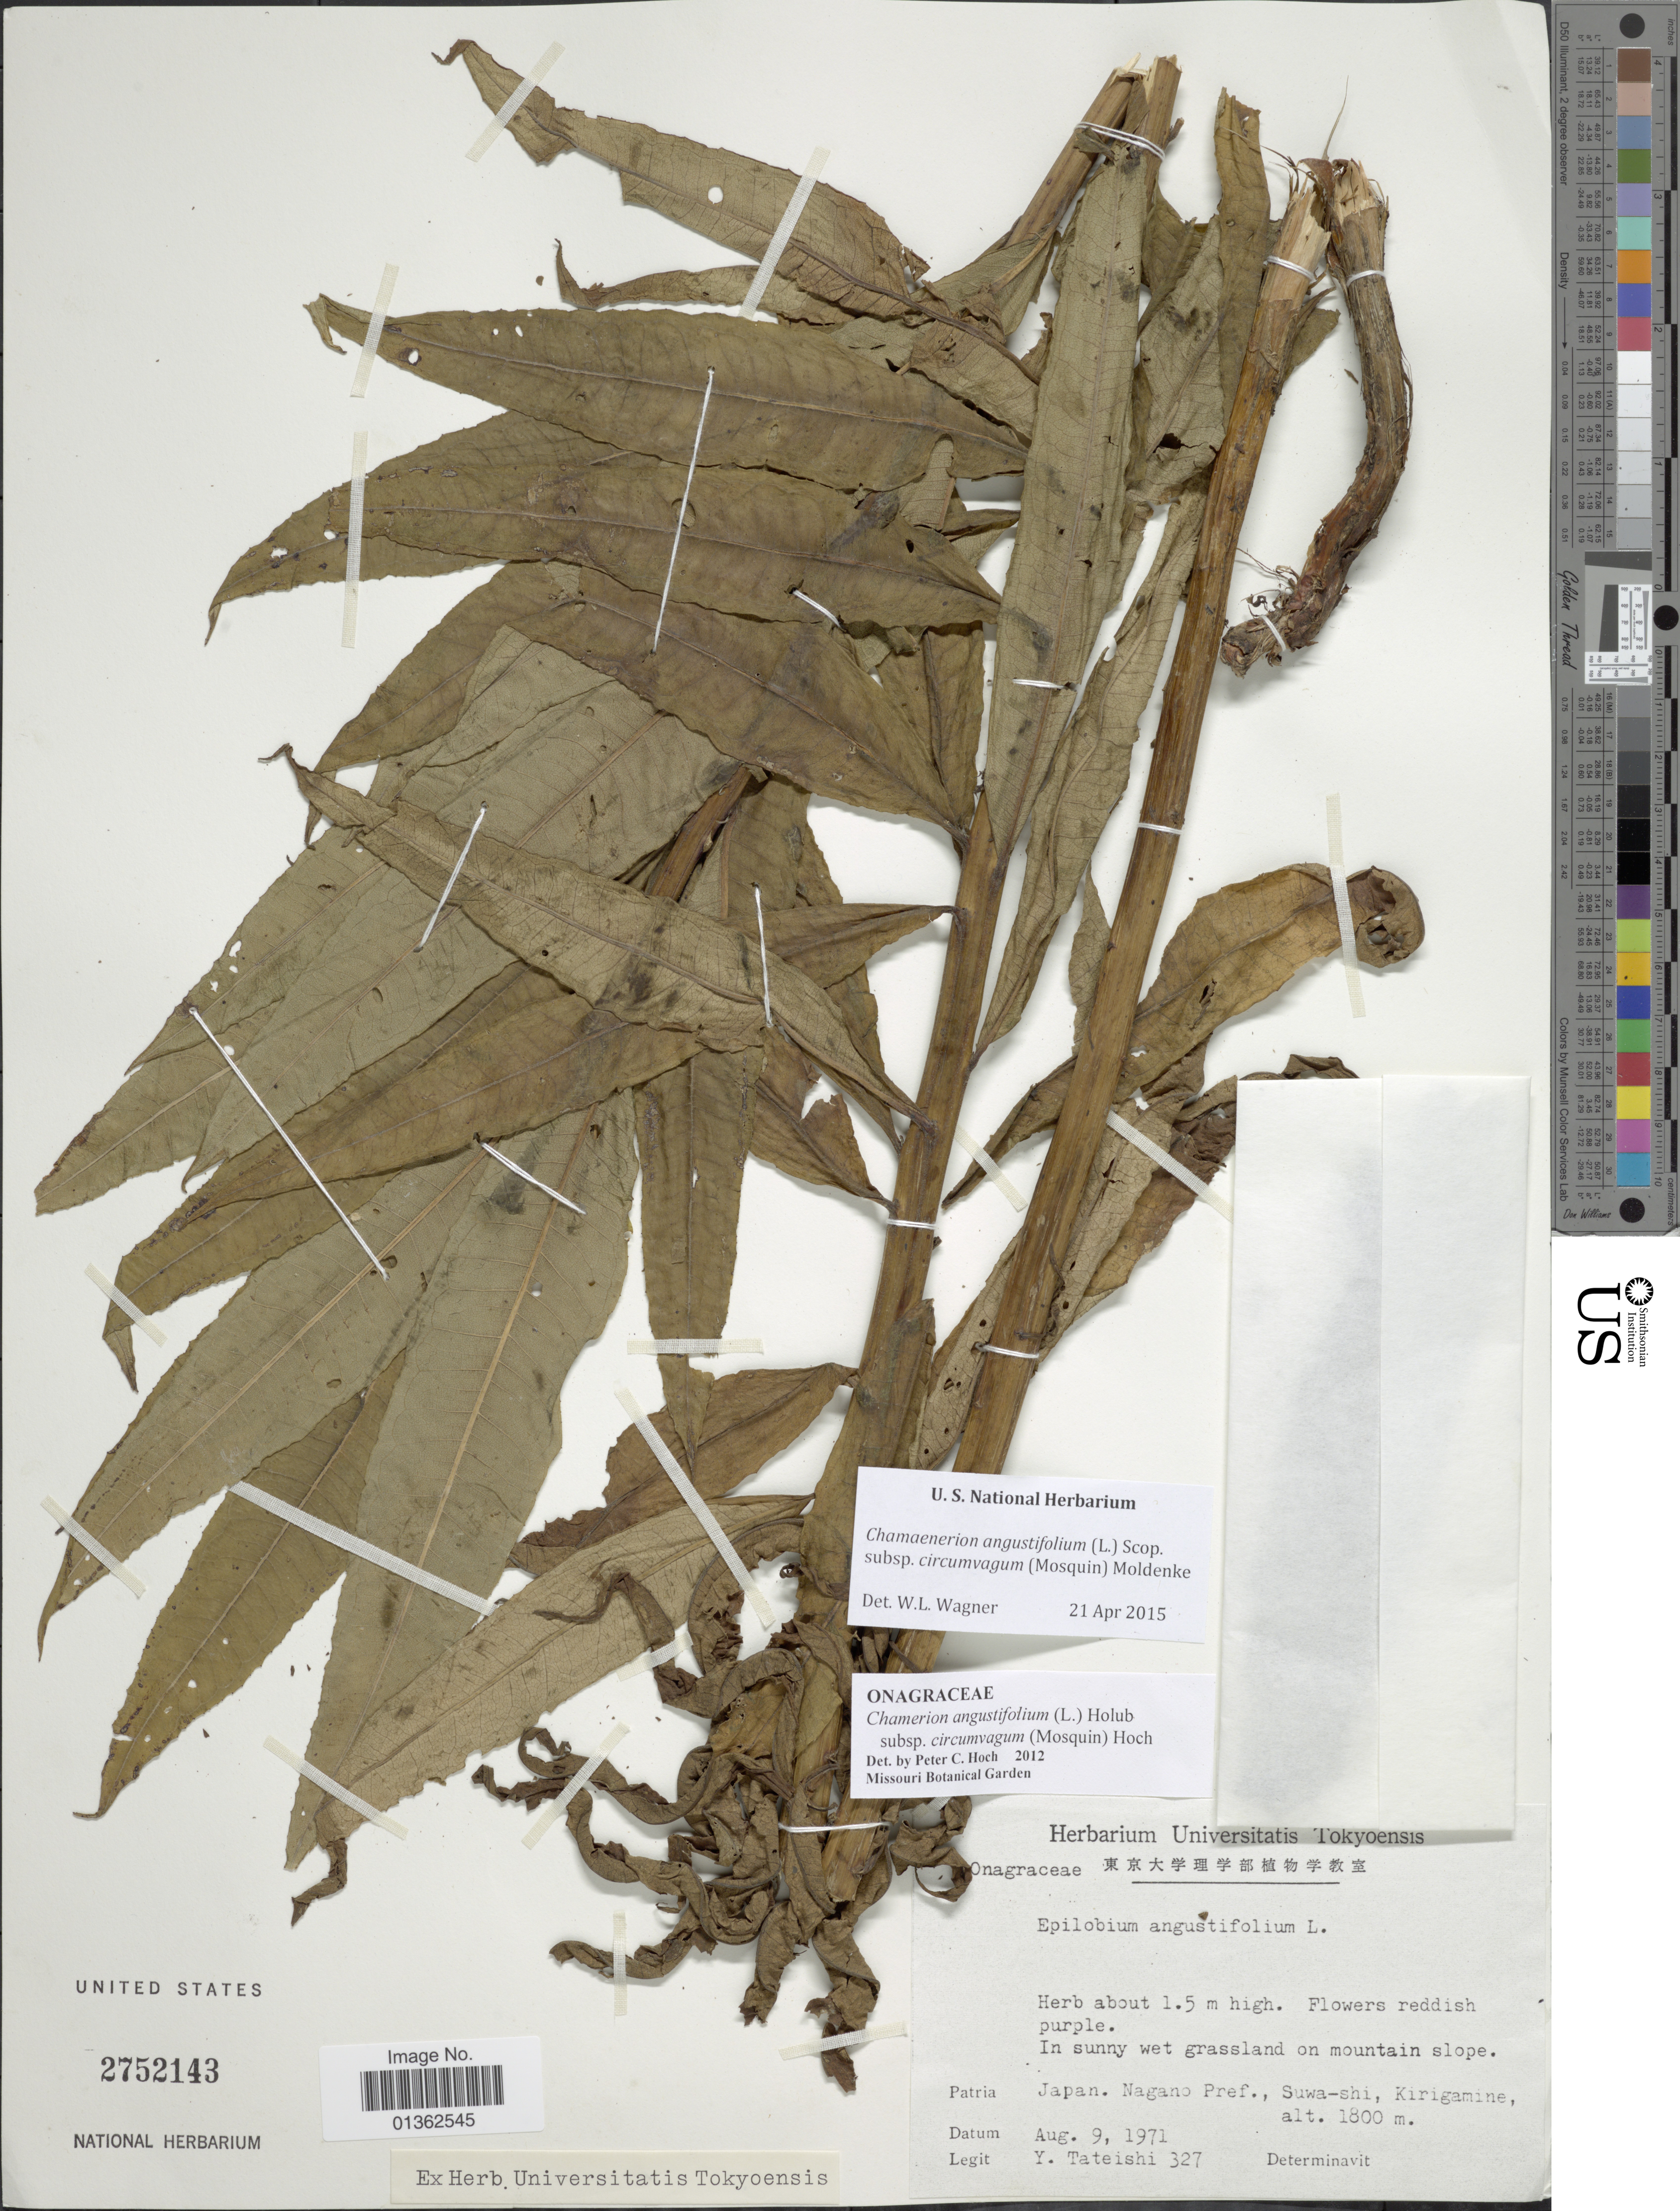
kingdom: Plantae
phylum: Tracheophyta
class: Magnoliopsida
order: Myrtales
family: Onagraceae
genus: Chamaenerion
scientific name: Chamaenerion angustifolium subsp. circumvagum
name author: (Mosquin) Moldenke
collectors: Y. Tateishi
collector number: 327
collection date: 1971-08-09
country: Japan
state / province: Nagano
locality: Suwa-shi, Kirigamine.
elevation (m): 1800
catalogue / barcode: US 2752143